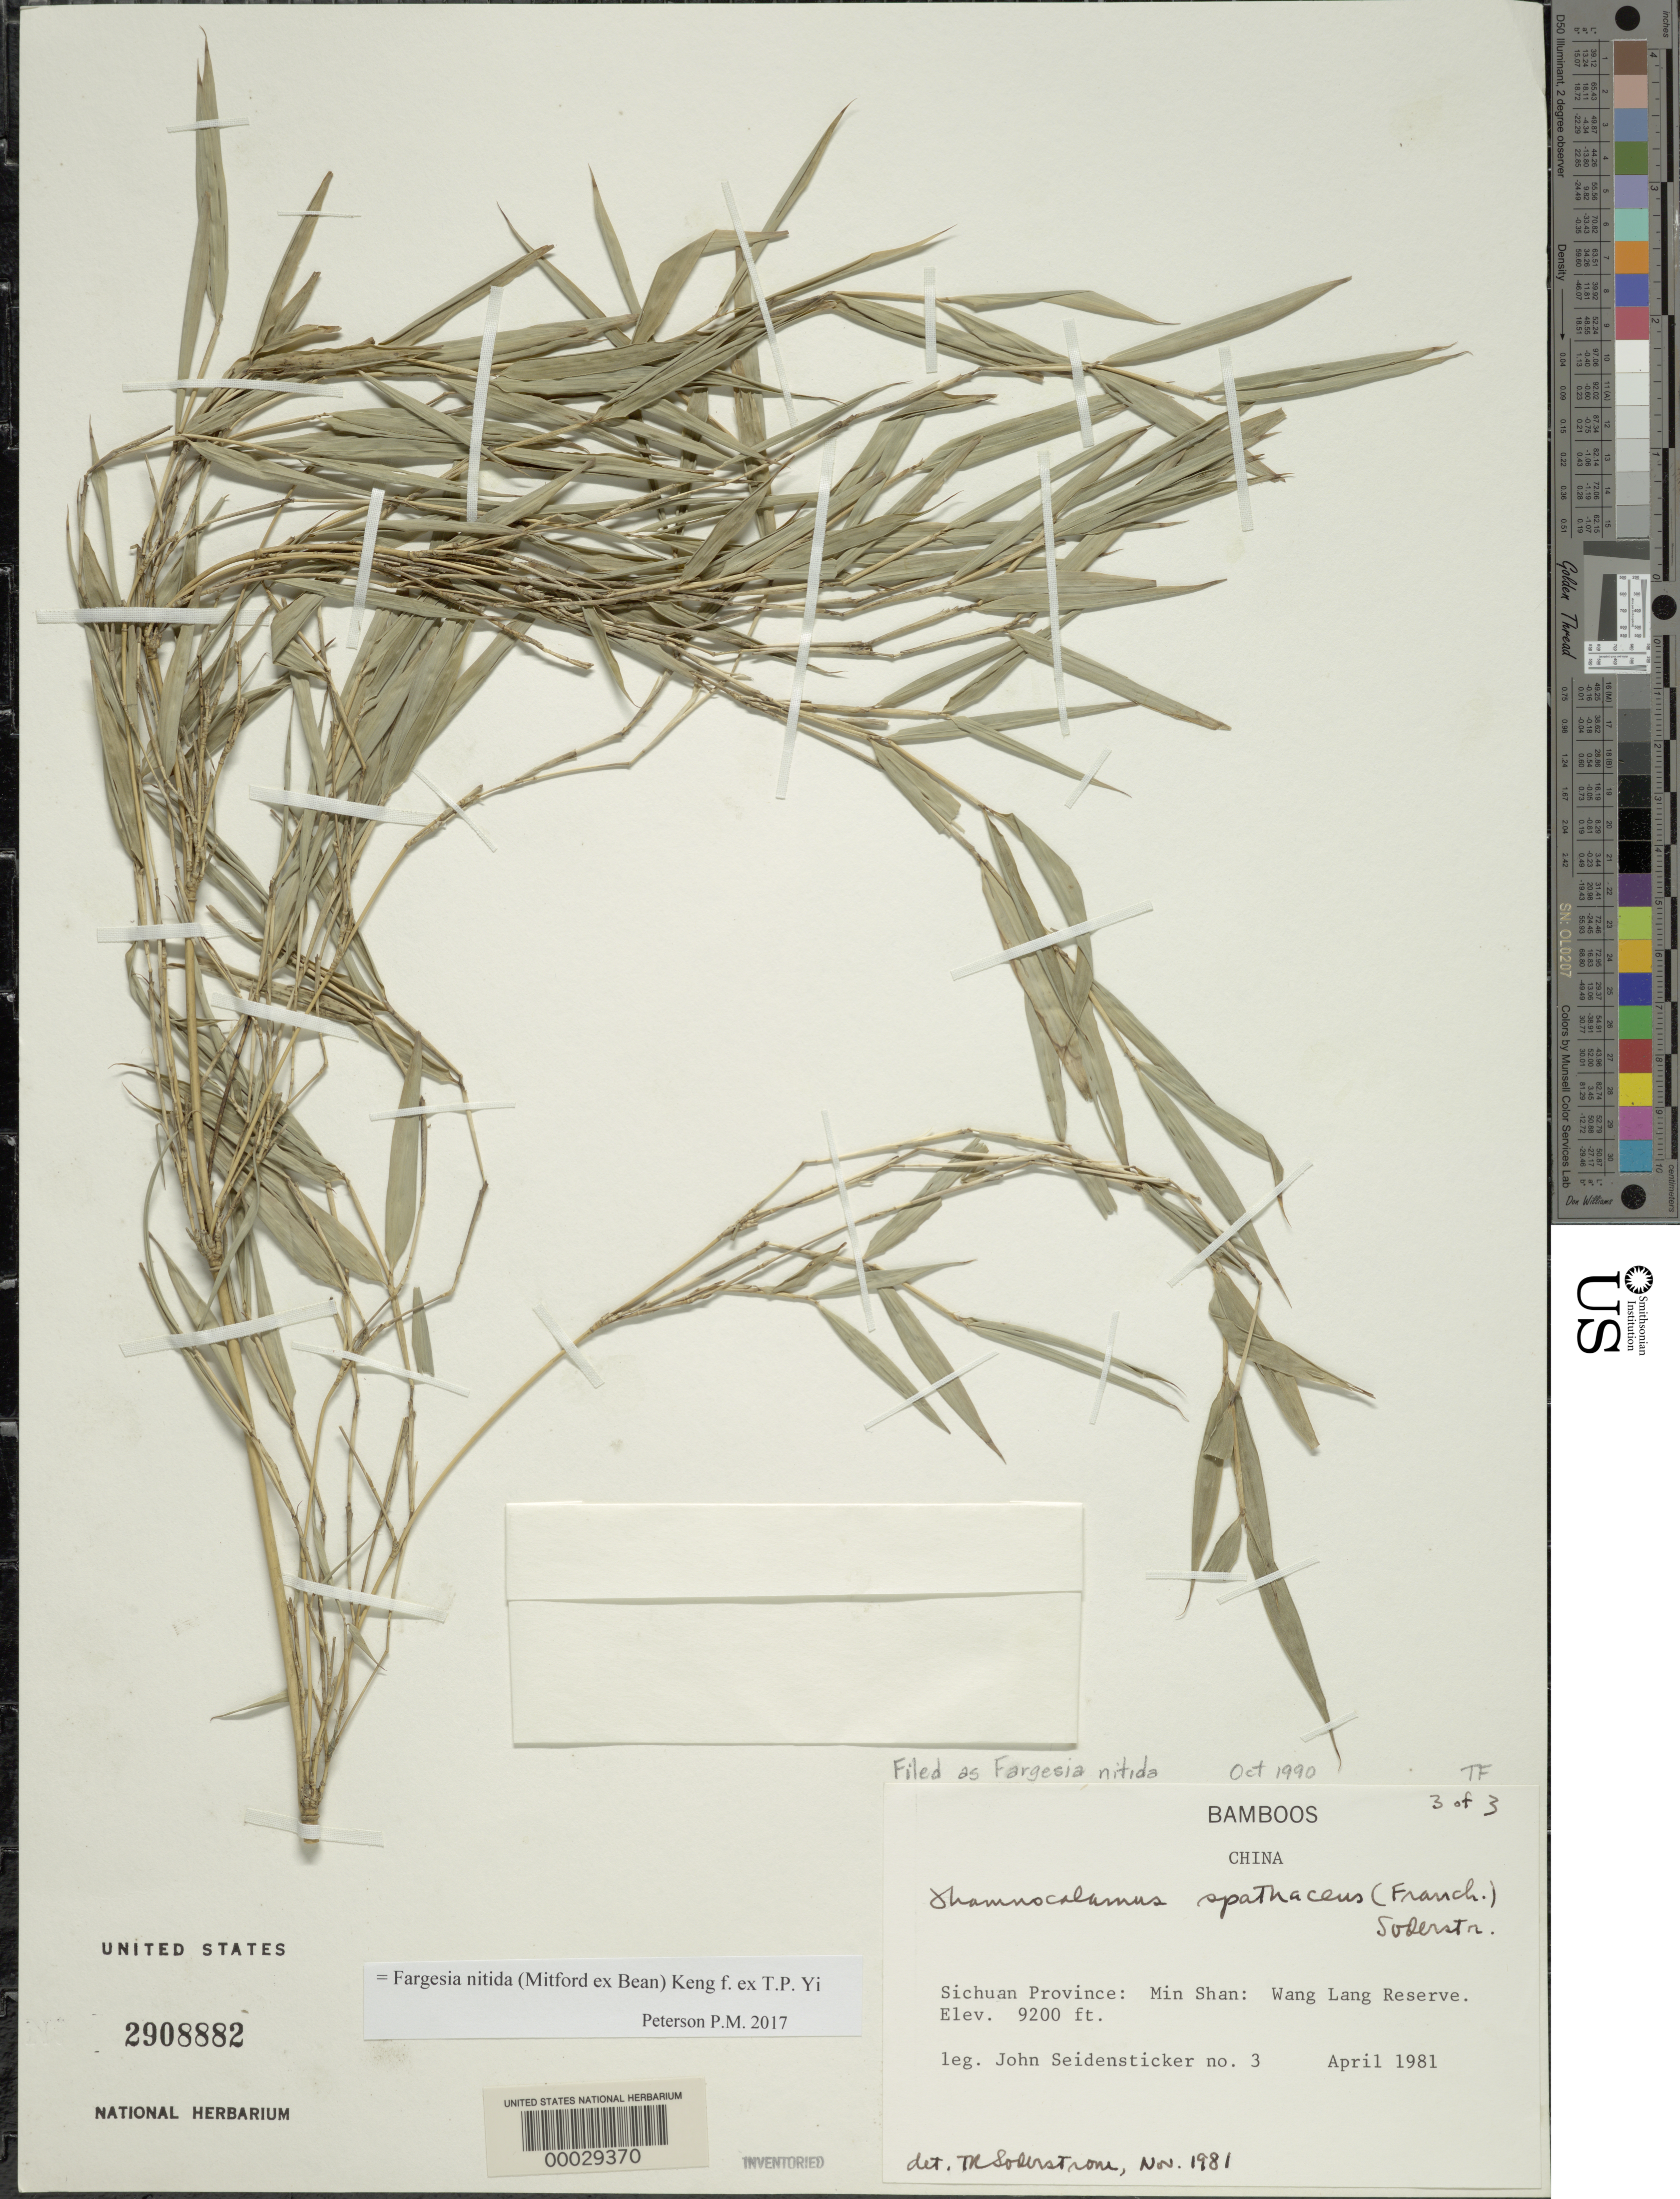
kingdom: Plantae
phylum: Tracheophyta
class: Liliopsida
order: Poales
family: Poaceae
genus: Fargesia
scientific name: Fargesia nitida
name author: (Mitford ex Stapf) Keng f. ex T.P. Yi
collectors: J. Seidensticker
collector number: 3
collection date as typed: Apr 1981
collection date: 1981-04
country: China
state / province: Sichuan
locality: Min Shan, Wang Lang Reserve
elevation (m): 2804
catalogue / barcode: US 2908882